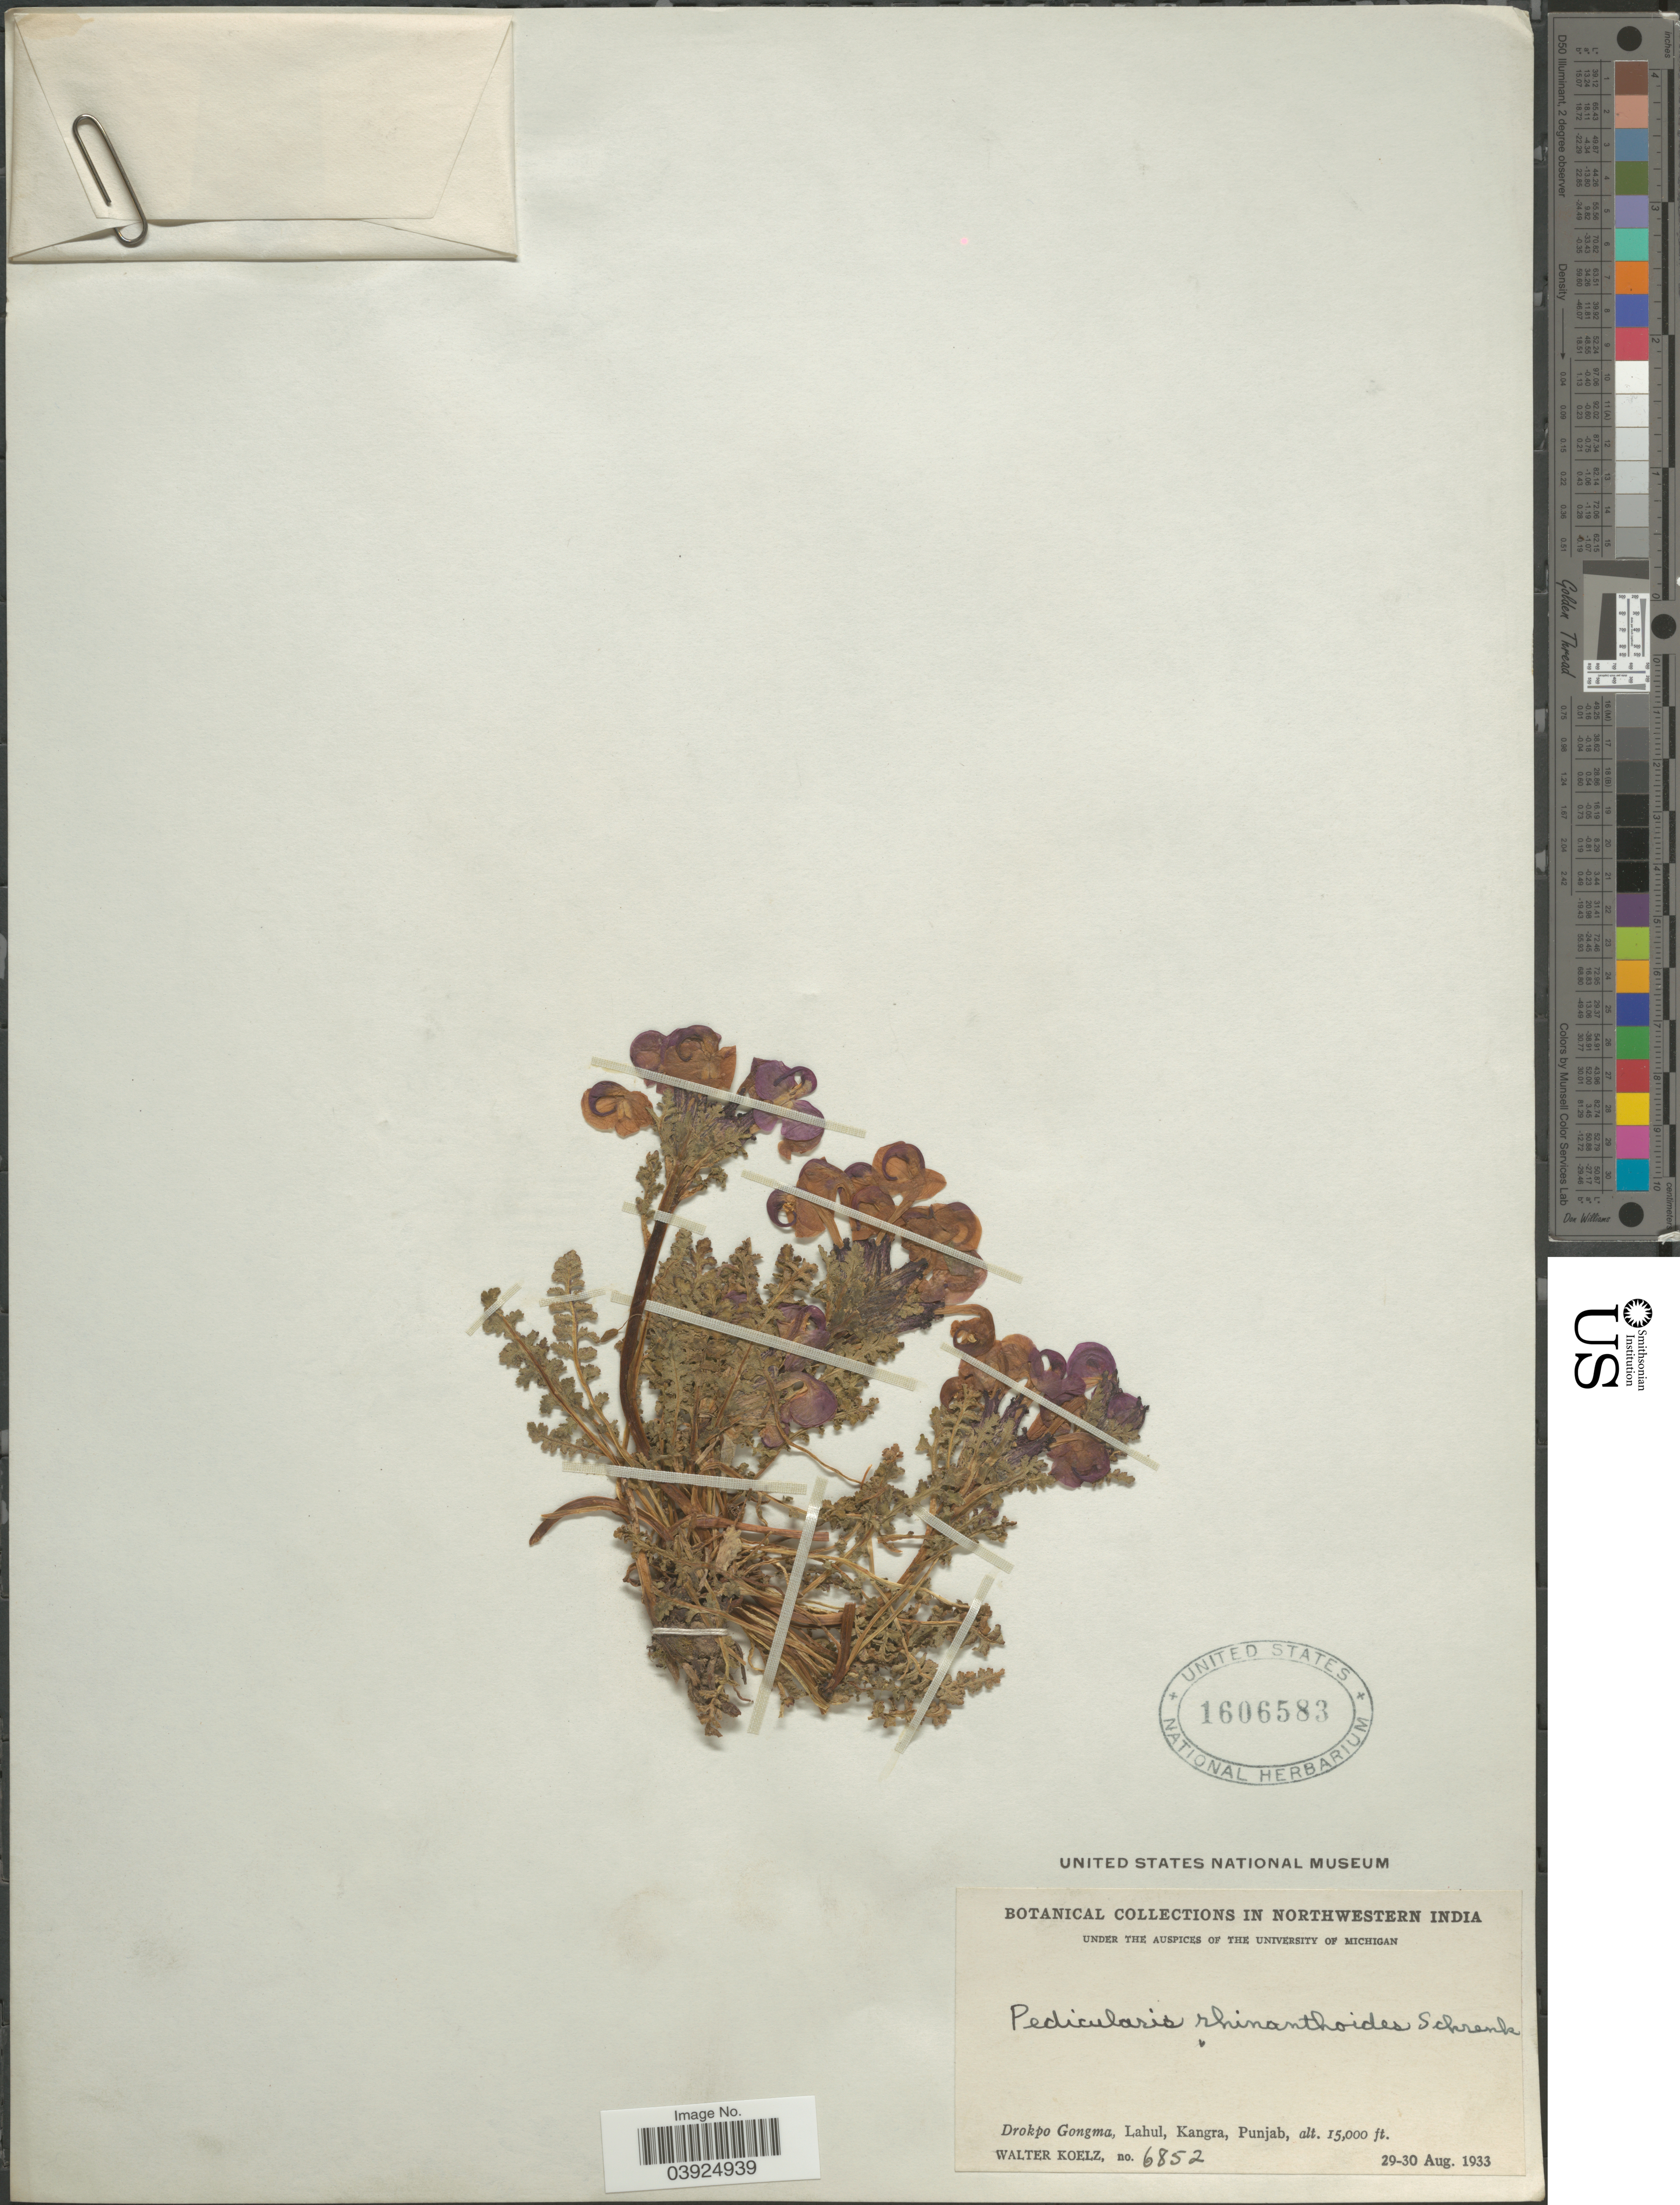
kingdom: Plantae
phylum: Tracheophyta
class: Magnoliopsida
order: Lamiales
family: Orobanchaceae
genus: Pedicularis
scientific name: Pedicularis rhinanthoides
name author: Schrenk ex Fisch. & C.A. Mey.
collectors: W. N. Koelz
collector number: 6852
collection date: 1933-08-29/1933-08-30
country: India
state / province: Punjab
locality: Northwestern India. Drokpo Gongma, Lahul, Kangra.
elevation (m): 4572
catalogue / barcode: US 1606583